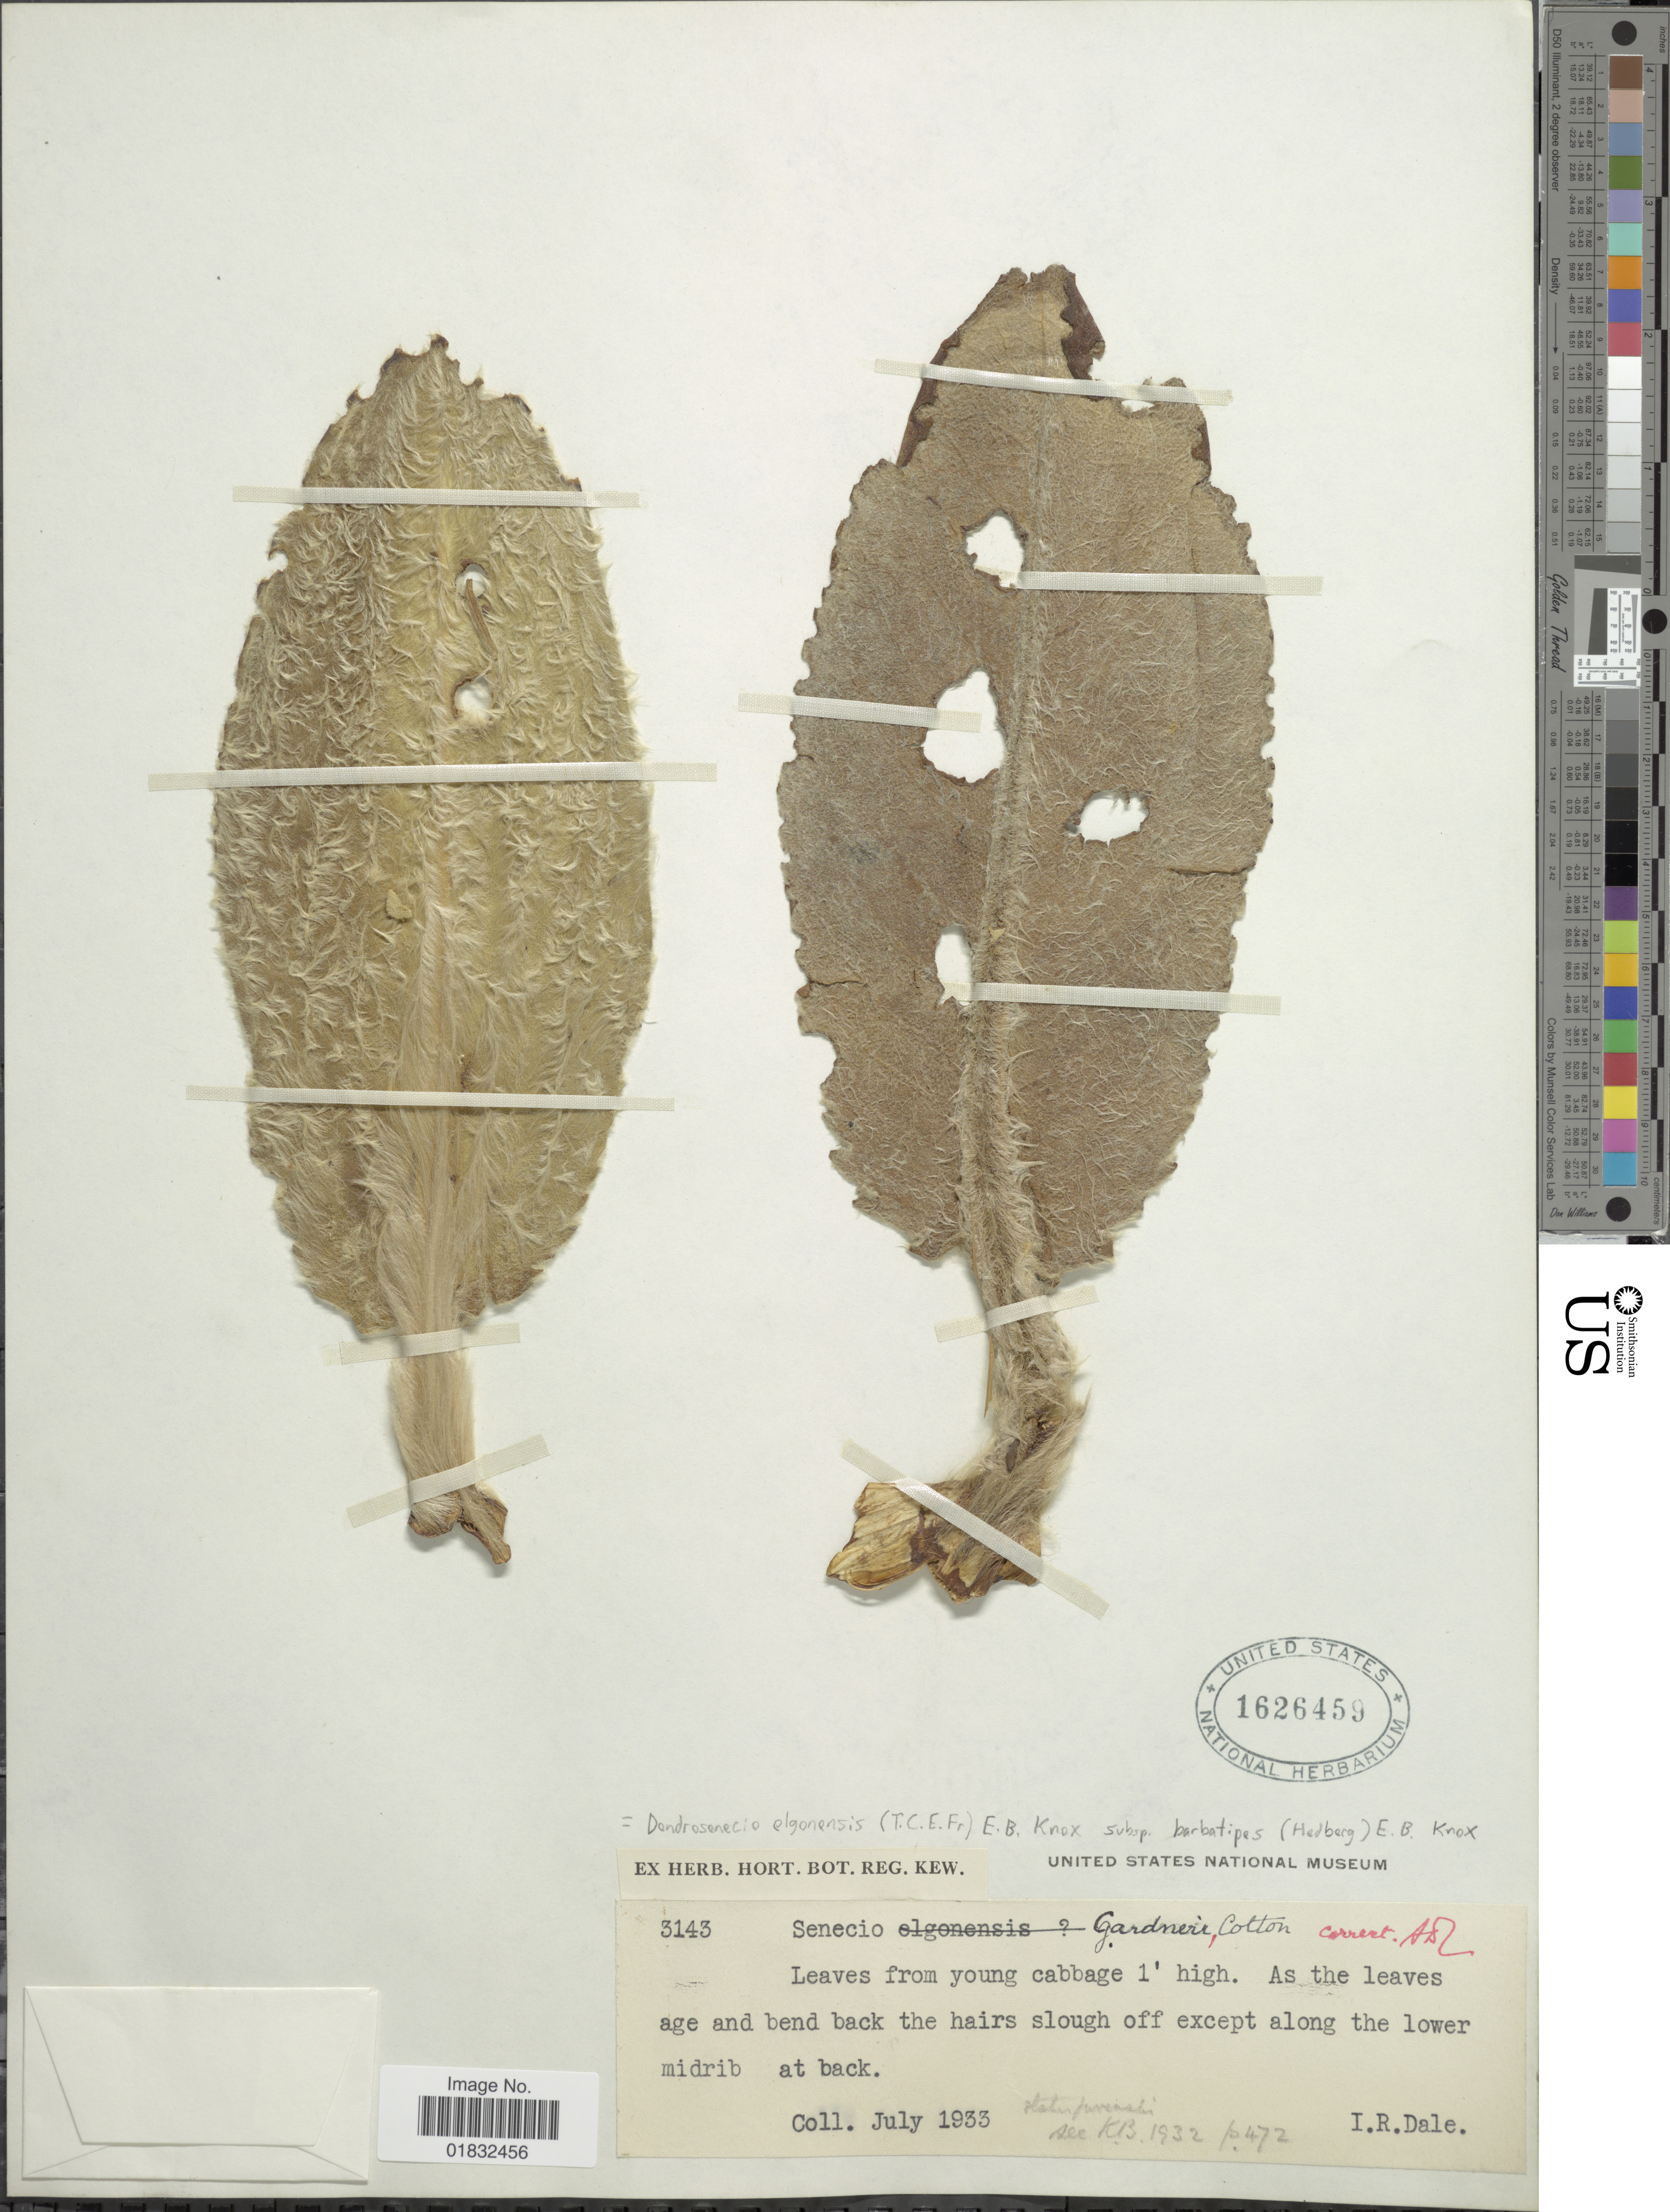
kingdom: Plantae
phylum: Tracheophyta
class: Magnoliopsida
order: Asterales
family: Asteraceae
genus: Dendrosenecio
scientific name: Dendrosenecio elgonensis subsp. barbatipes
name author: (Hedberg) E.B. Knox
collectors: I. Dale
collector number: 3143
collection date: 1933-07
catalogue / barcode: US 1626459